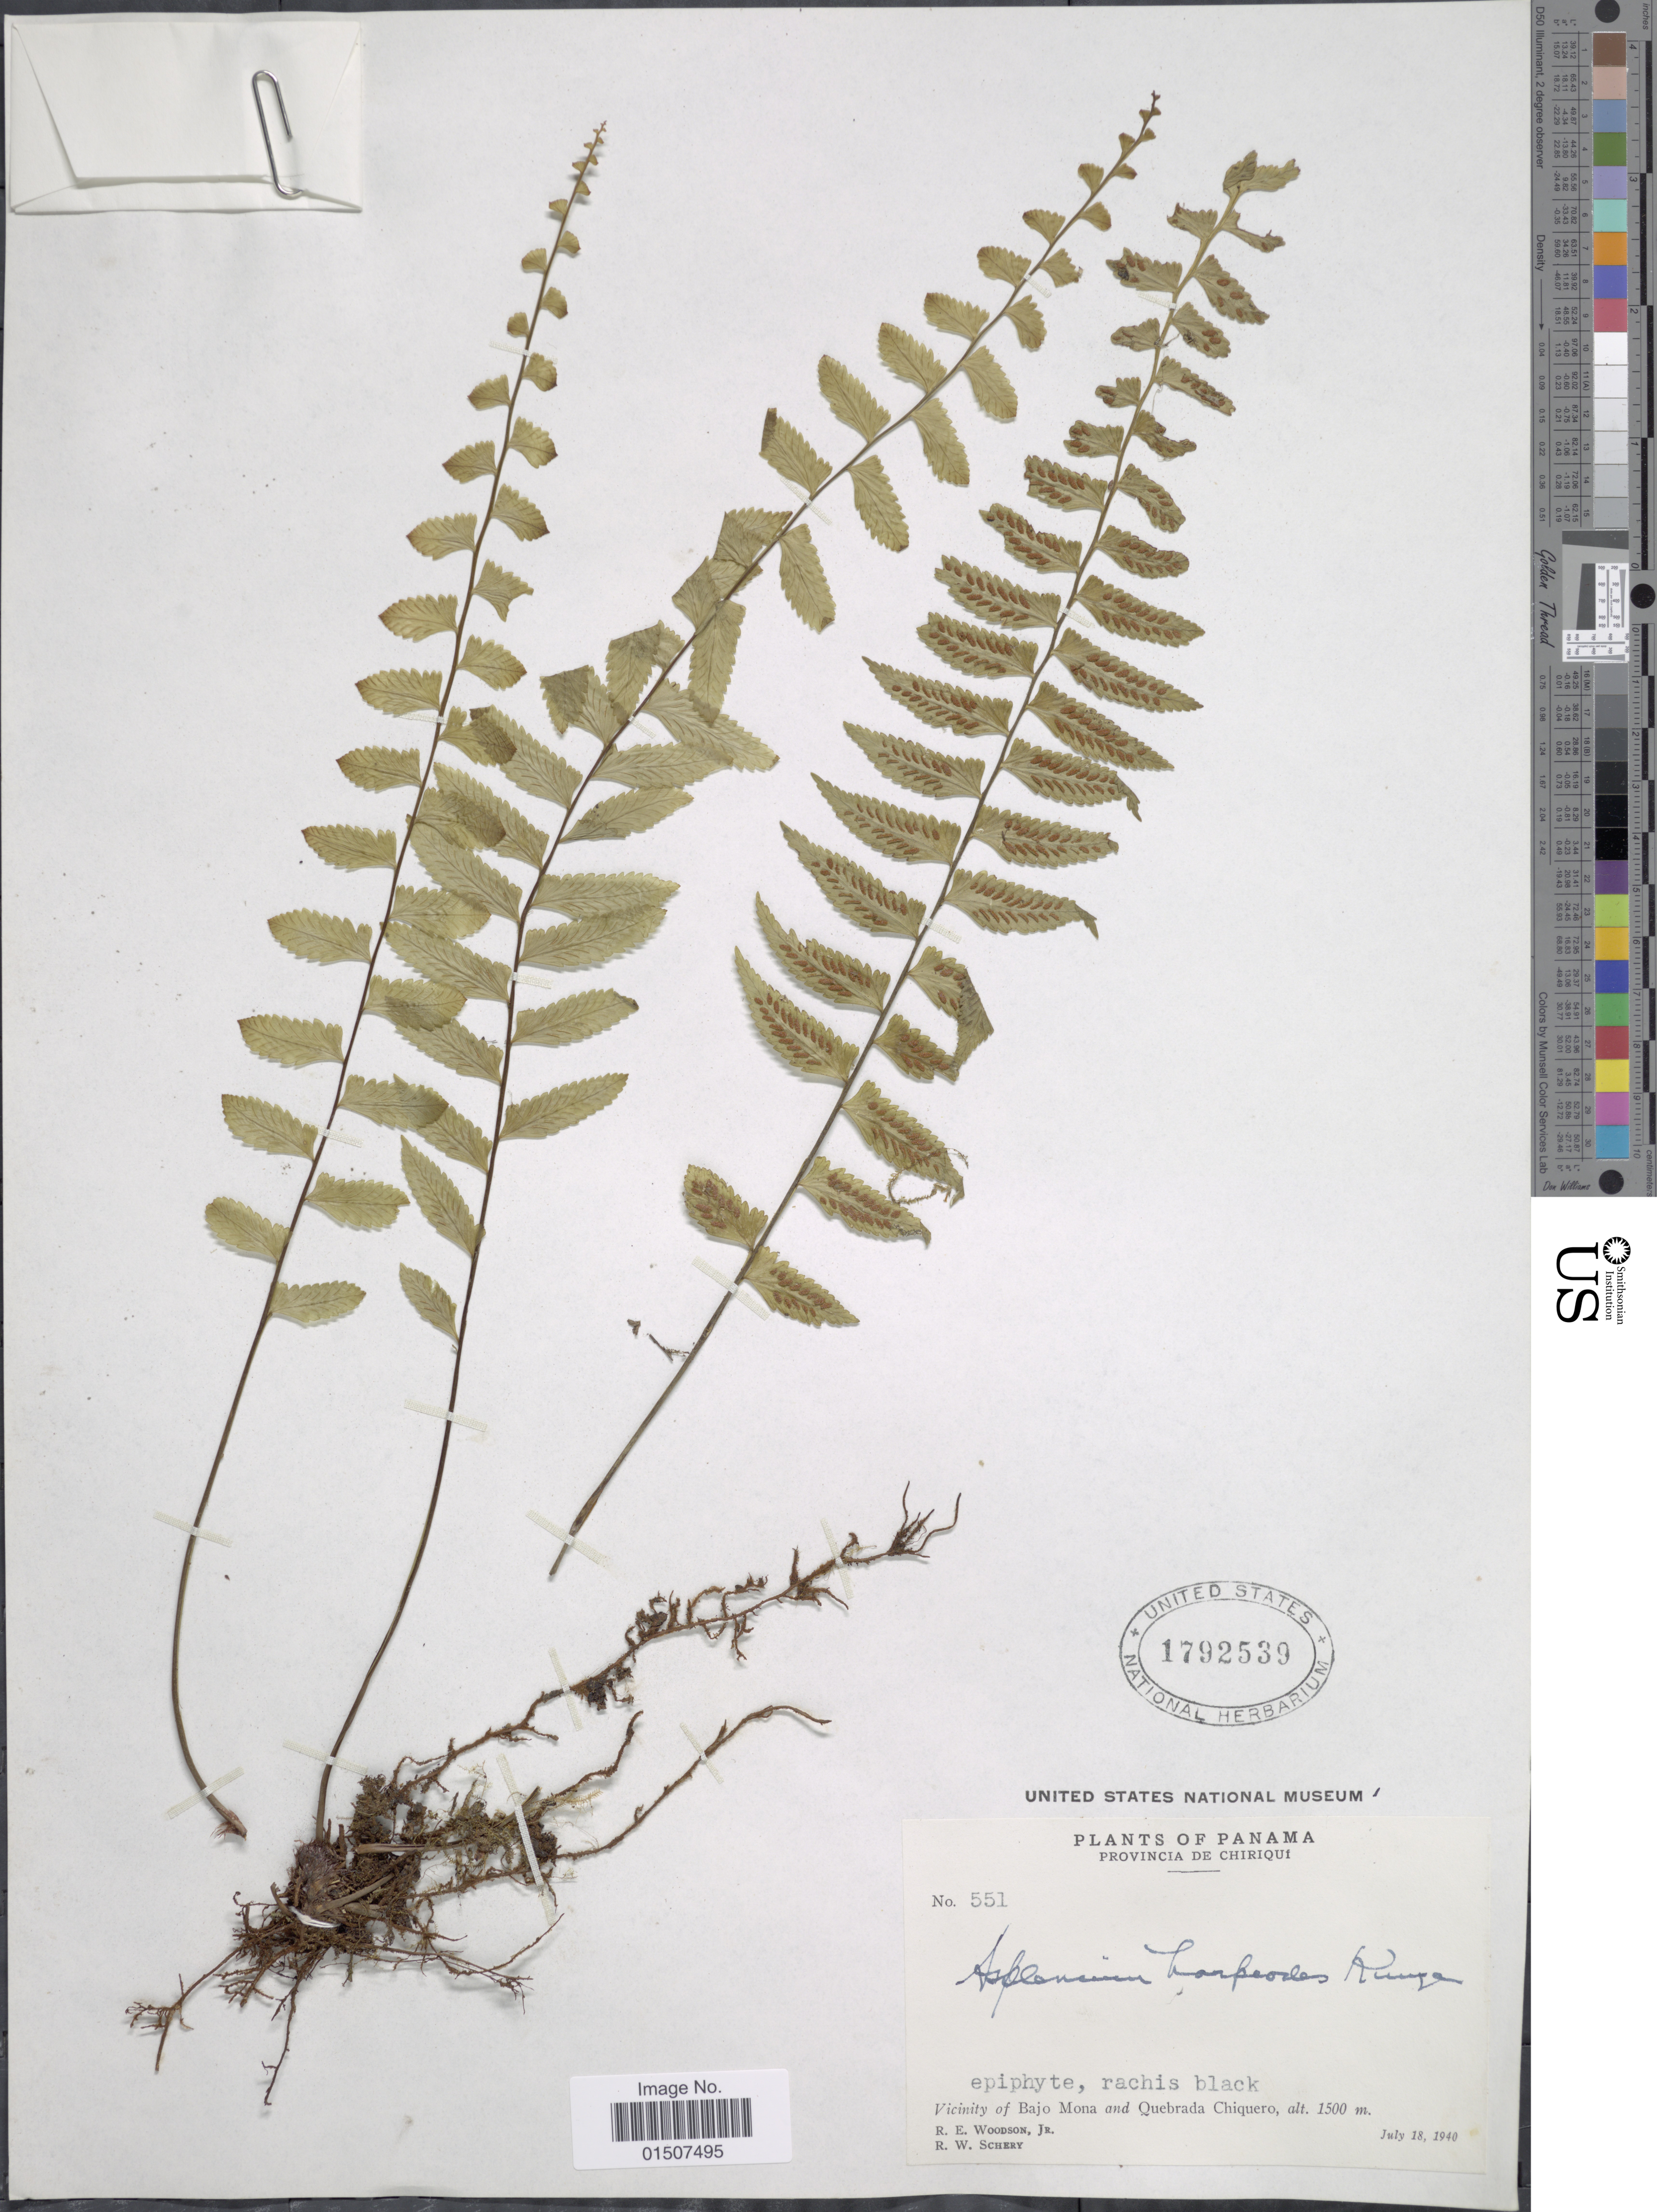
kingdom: Plantae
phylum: Tracheophyta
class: Polypodiopsida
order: Polypodiales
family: Aspleniaceae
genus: Asplenium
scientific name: Asplenium pululahuae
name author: Sodiro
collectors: R. E. Woodson & R. W. Schery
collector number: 551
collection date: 1940-07-18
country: Panama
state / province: Chiriqui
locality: Vicinity of Bajo Mona and Quebrada Chiquero.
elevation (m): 1500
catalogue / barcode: US 1792539